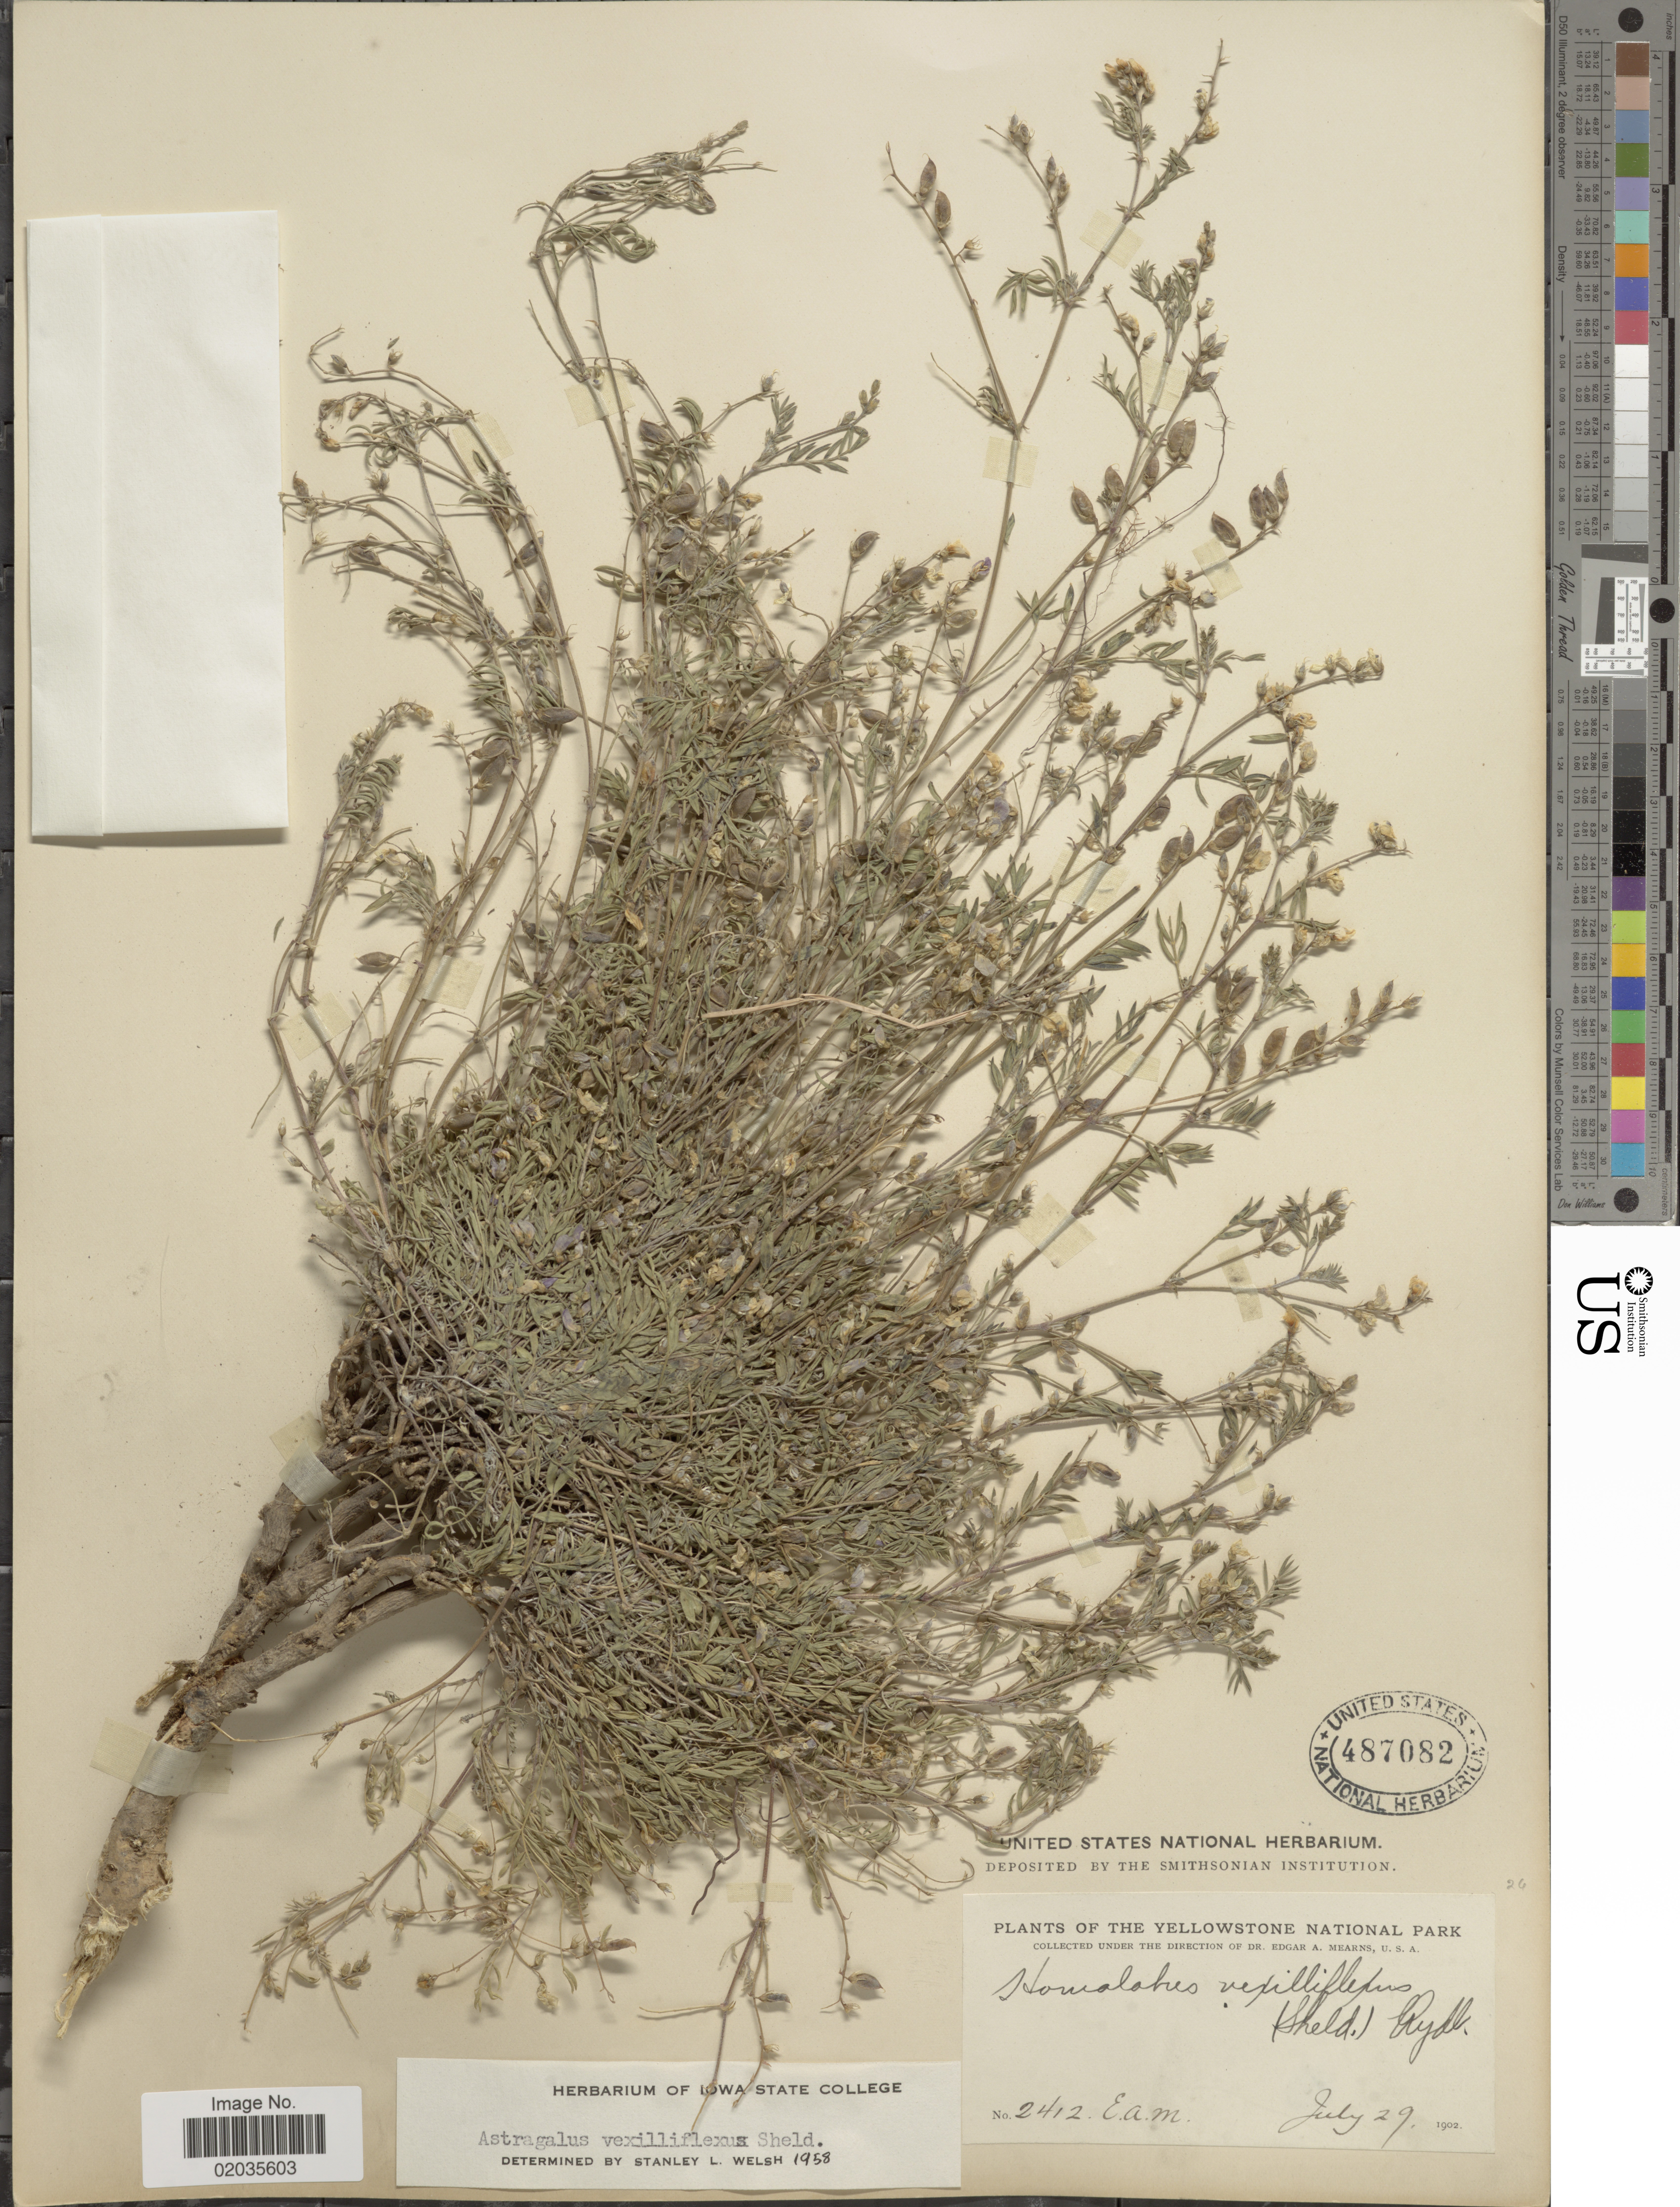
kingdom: Plantae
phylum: Tracheophyta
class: Magnoliopsida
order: Fabales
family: Fabaceae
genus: Astragalus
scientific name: Astragalus vexilliflexus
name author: E. Sheld.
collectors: E. A. Mearns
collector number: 2412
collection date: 1902-07-29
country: United States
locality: Yellowstone National Park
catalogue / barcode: US 487082